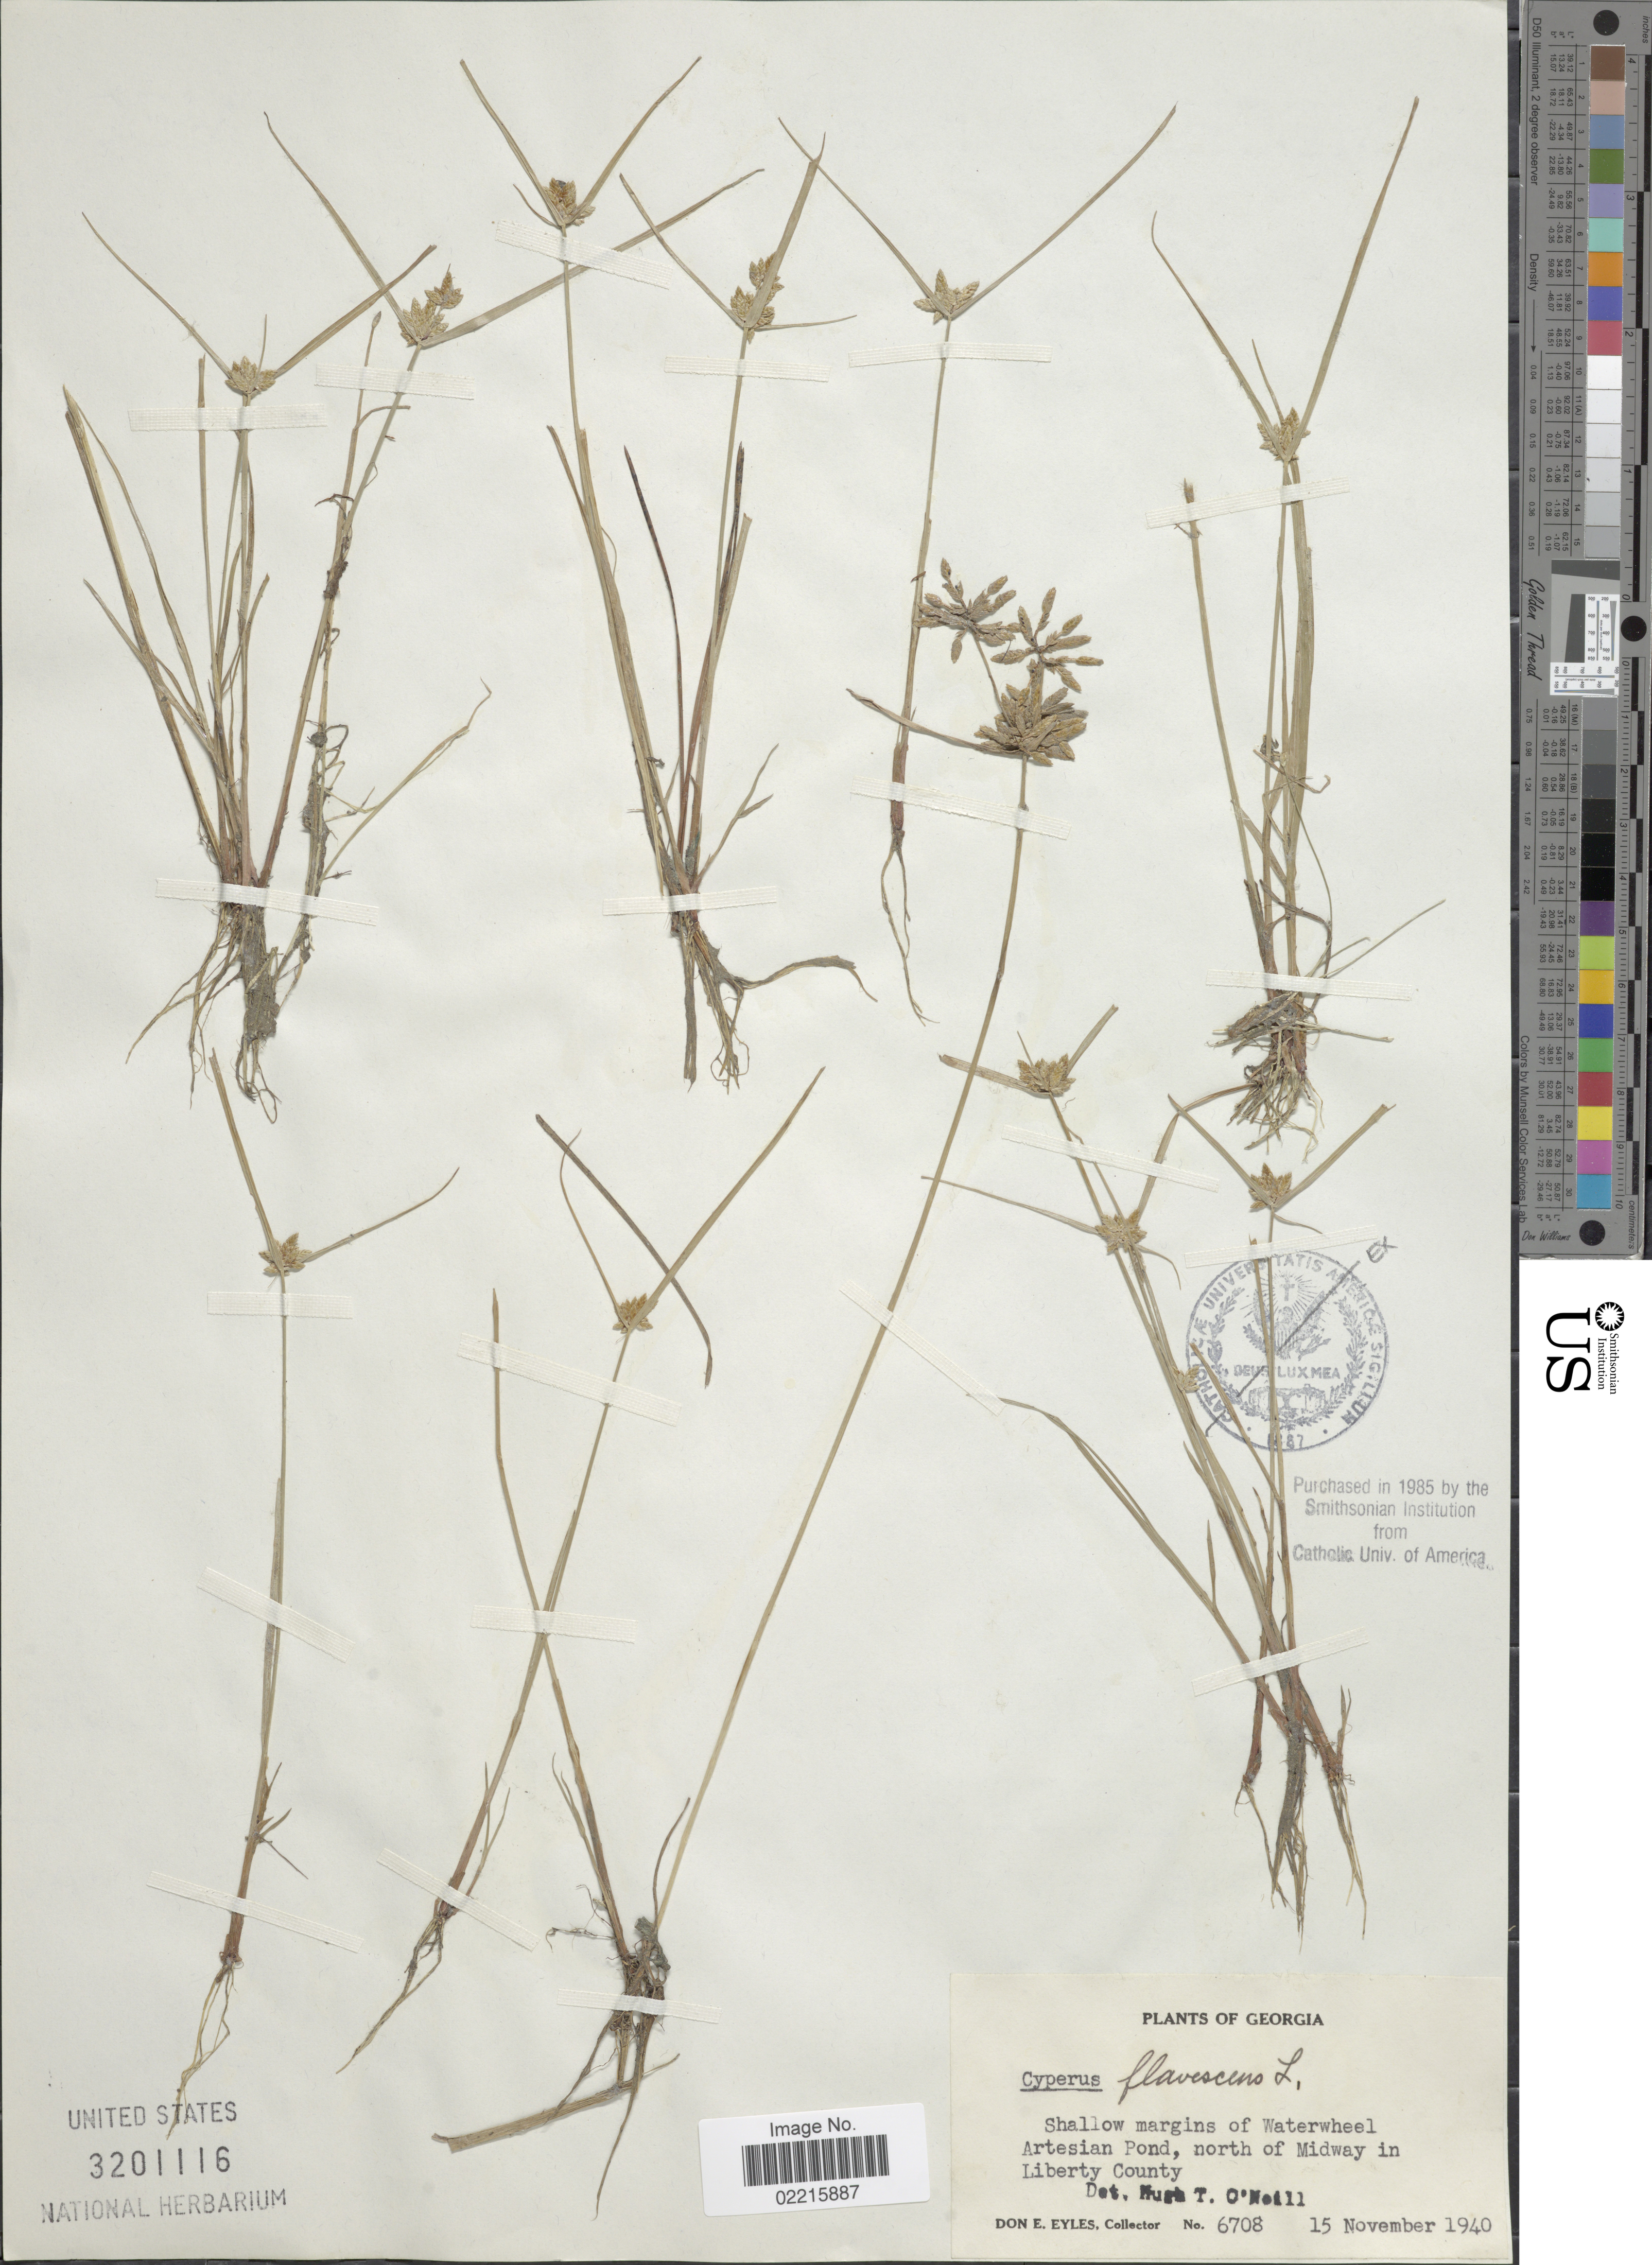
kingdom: Plantae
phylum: Tracheophyta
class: Liliopsida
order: Poales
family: Cyperaceae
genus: Cyperus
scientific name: Cyperus flavescens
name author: L.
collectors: D. Eyles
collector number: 6708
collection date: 1940-11-15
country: United States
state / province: Georgia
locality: Shallow margins of Waterwheel Artesian Pond, north of Midway in Liberty County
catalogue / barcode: US 3201116